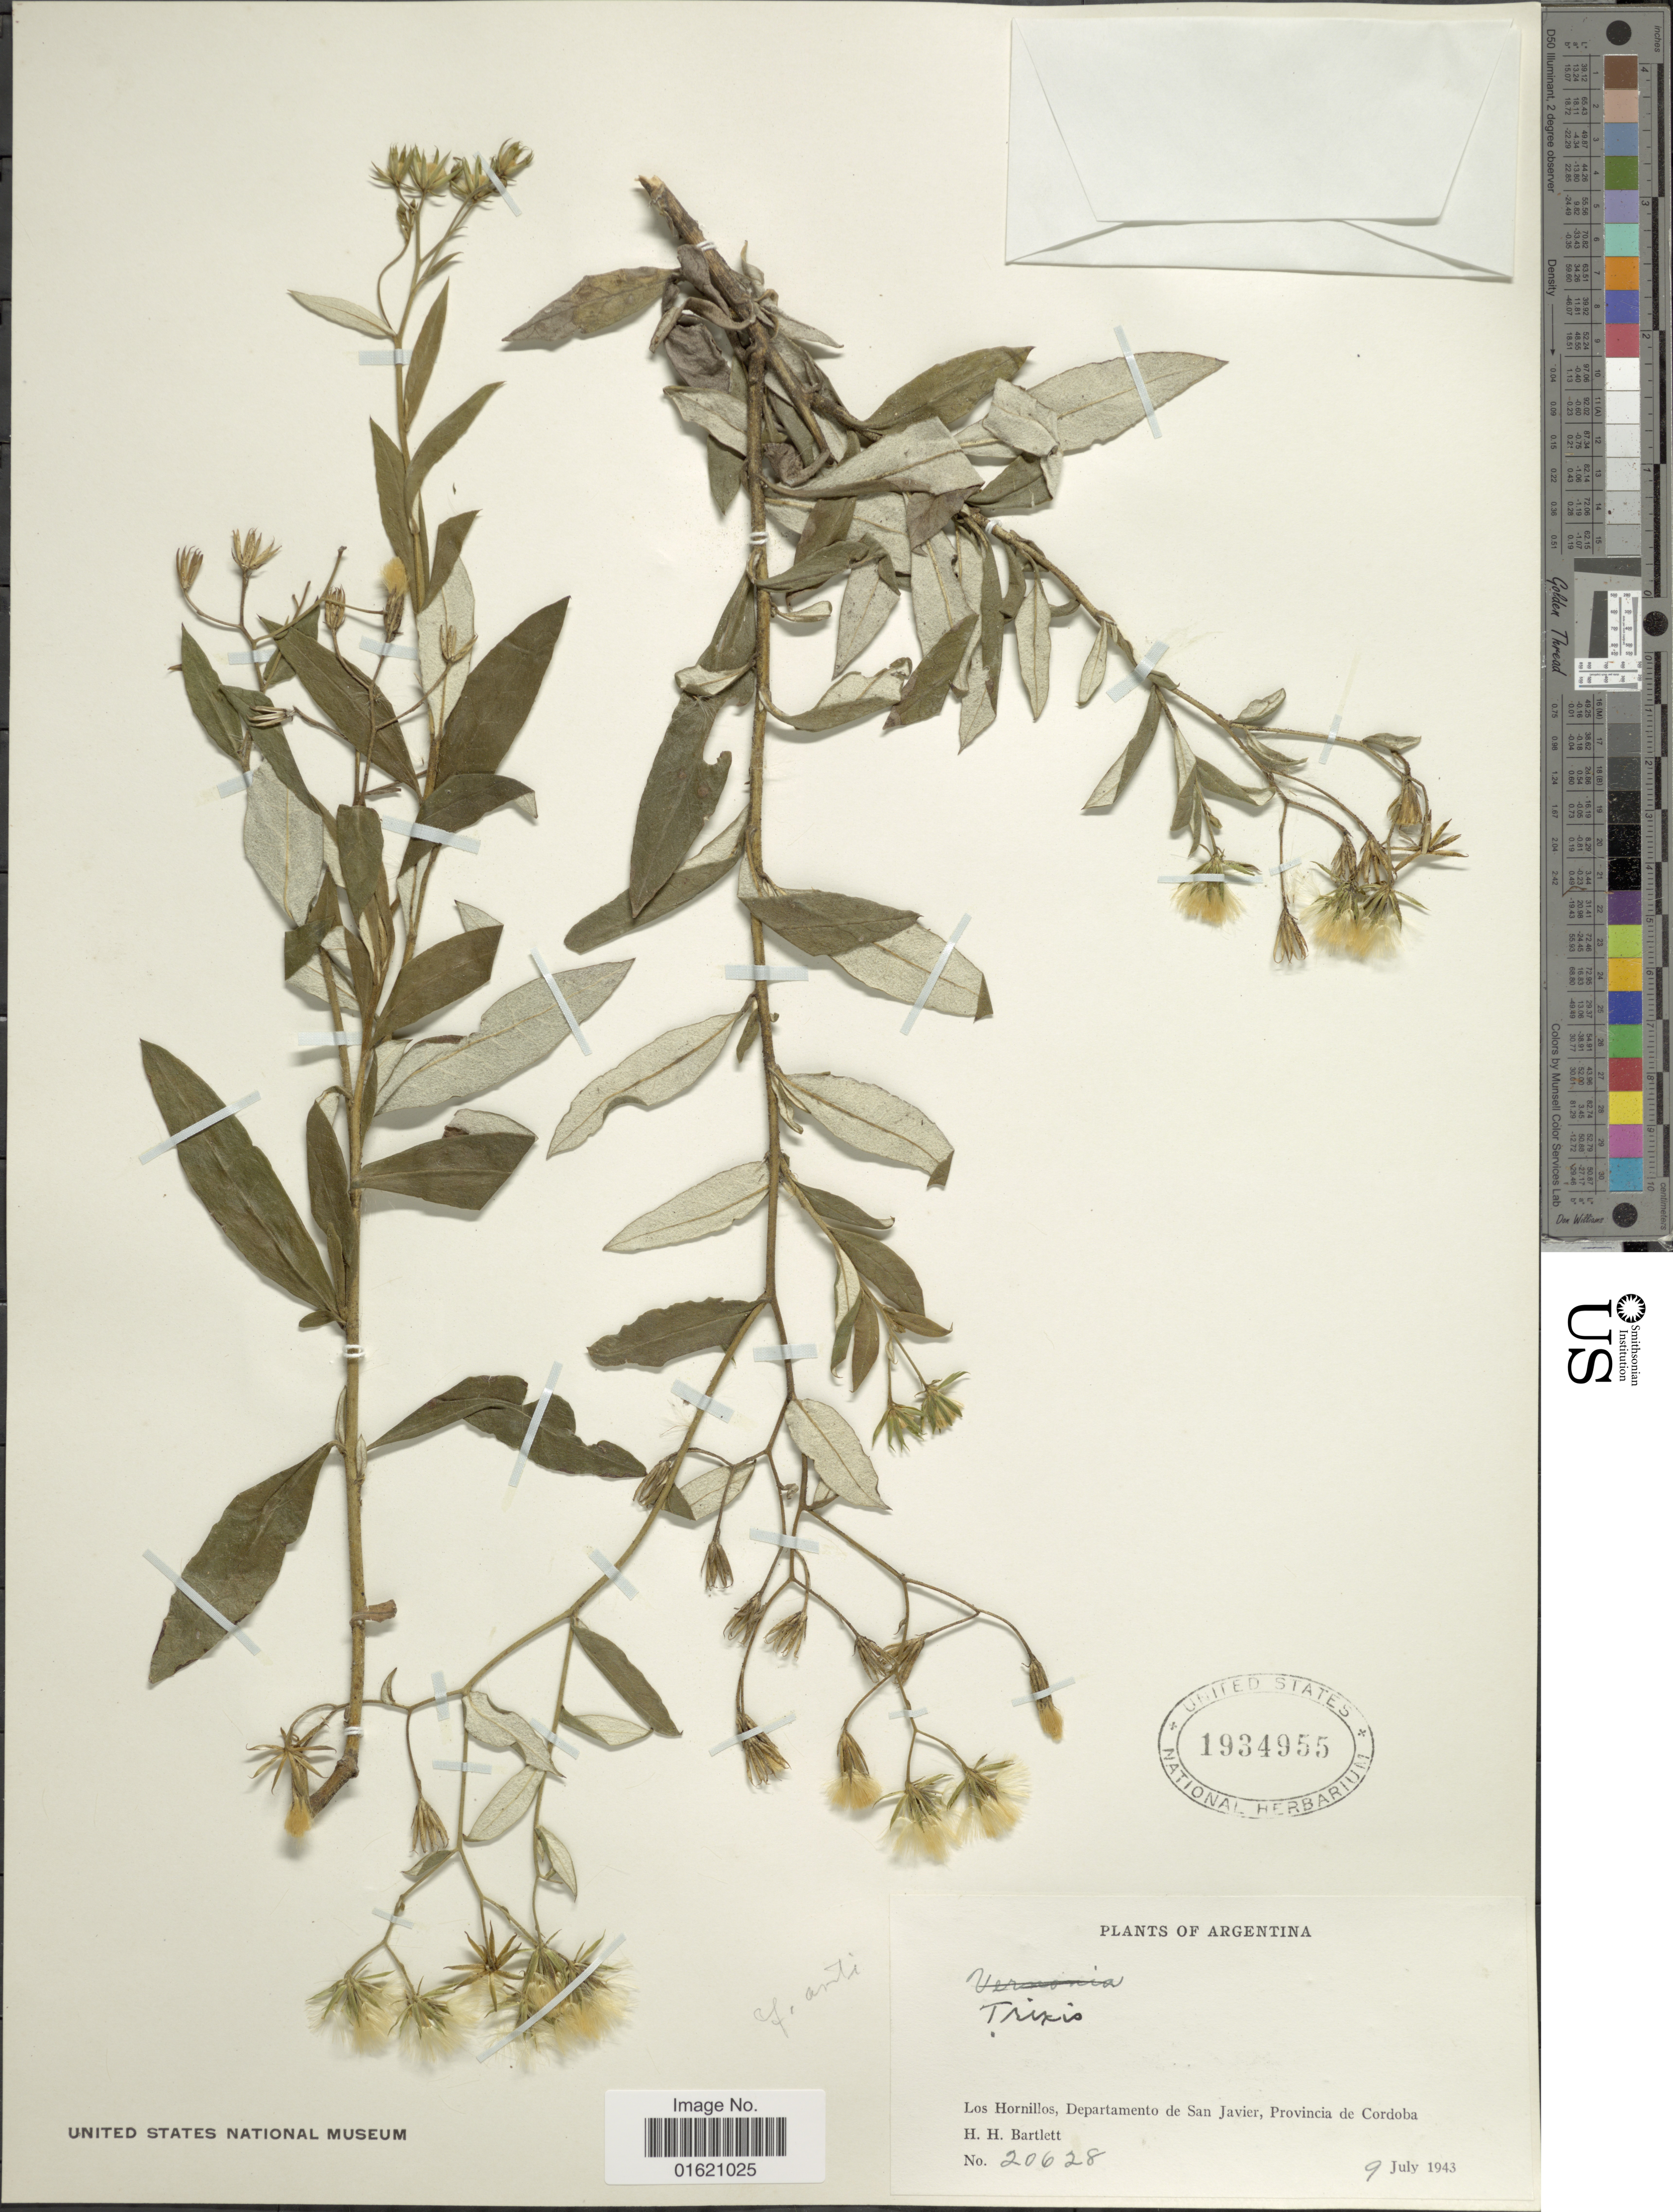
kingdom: Plantae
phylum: Tracheophyta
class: Magnoliopsida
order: Asterales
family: Asteraceae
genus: Trixis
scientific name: Trixis antimenorrhoea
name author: (Schrank) Mart. ex Kuntze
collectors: H. H. Bartlett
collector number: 20628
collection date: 1943-07-09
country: Argentina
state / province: Cordoba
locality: Los Hornillos, Departamento de San Javier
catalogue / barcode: US 1934955